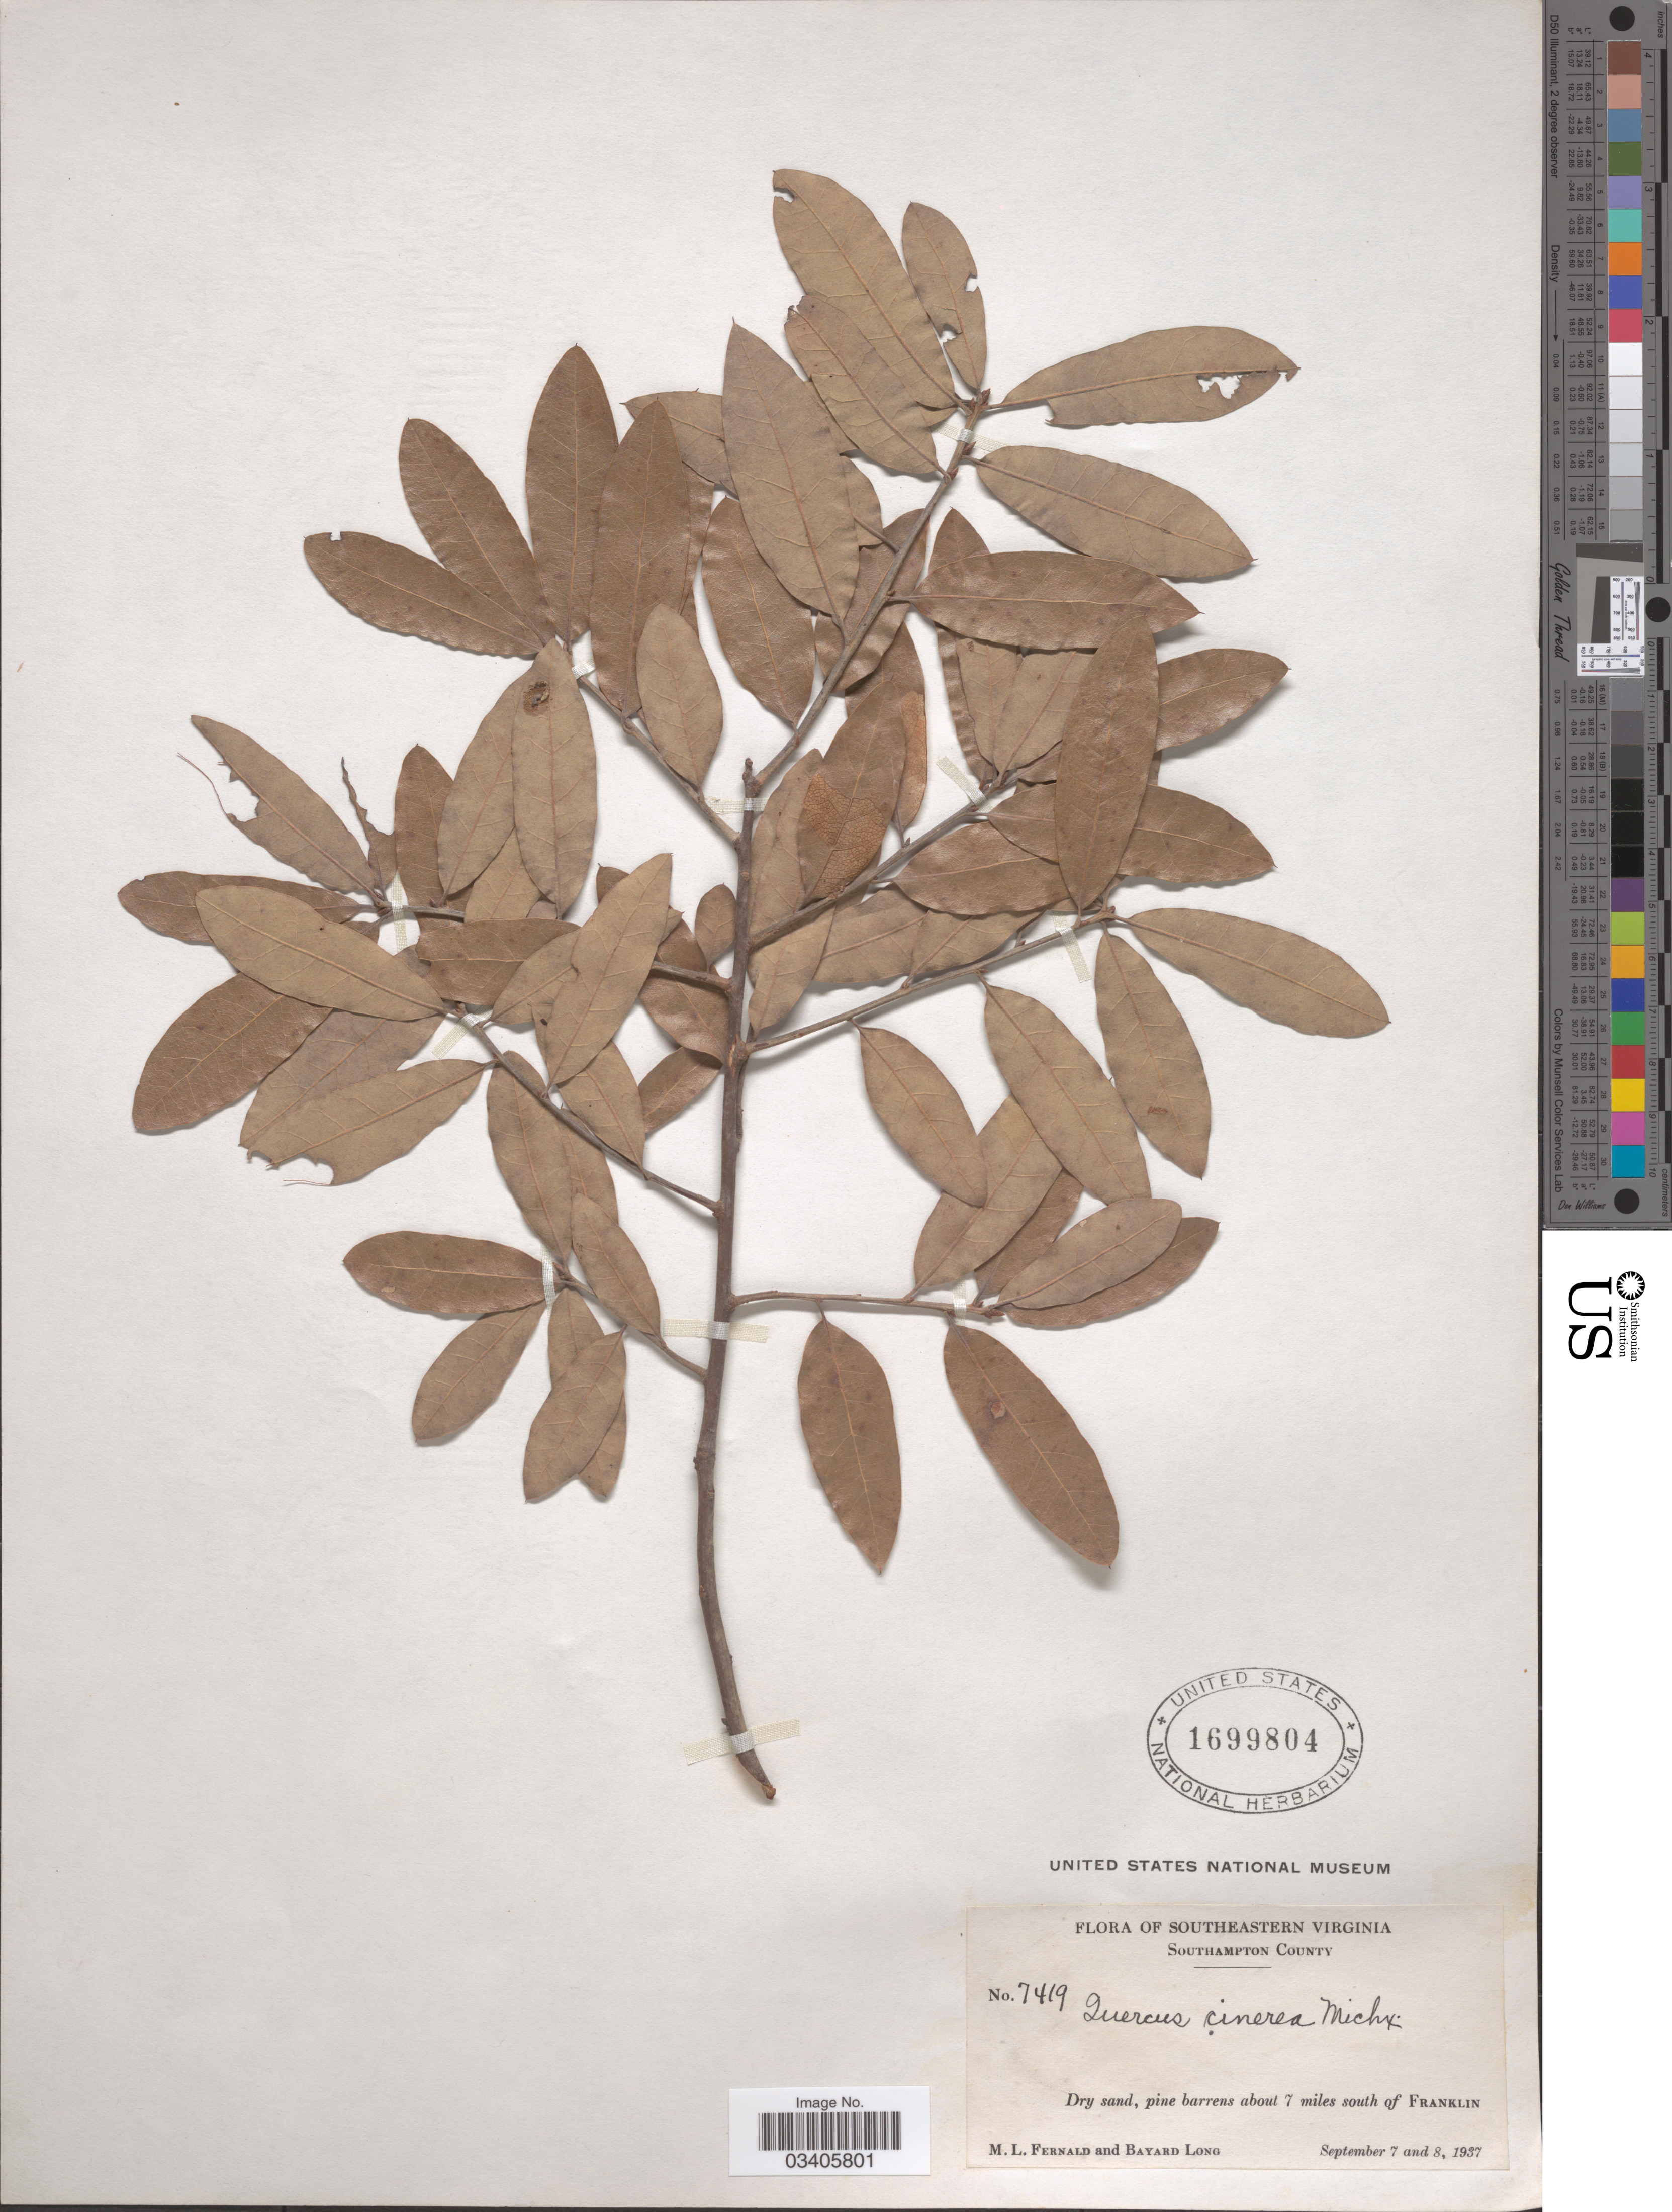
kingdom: Plantae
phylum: Tracheophyta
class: Magnoliopsida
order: Fagales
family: Fagaceae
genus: Quercus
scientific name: Quercus incana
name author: W. Bartram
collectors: M. L. Fernald & B. Long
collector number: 7419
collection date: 1937-09-07/1937-09-08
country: United States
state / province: Virginia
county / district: Southampton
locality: Southeastern Virginia. Southampton County. Dry sand, pine barrens about 7 miles south of Franklin.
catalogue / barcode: US 1699804